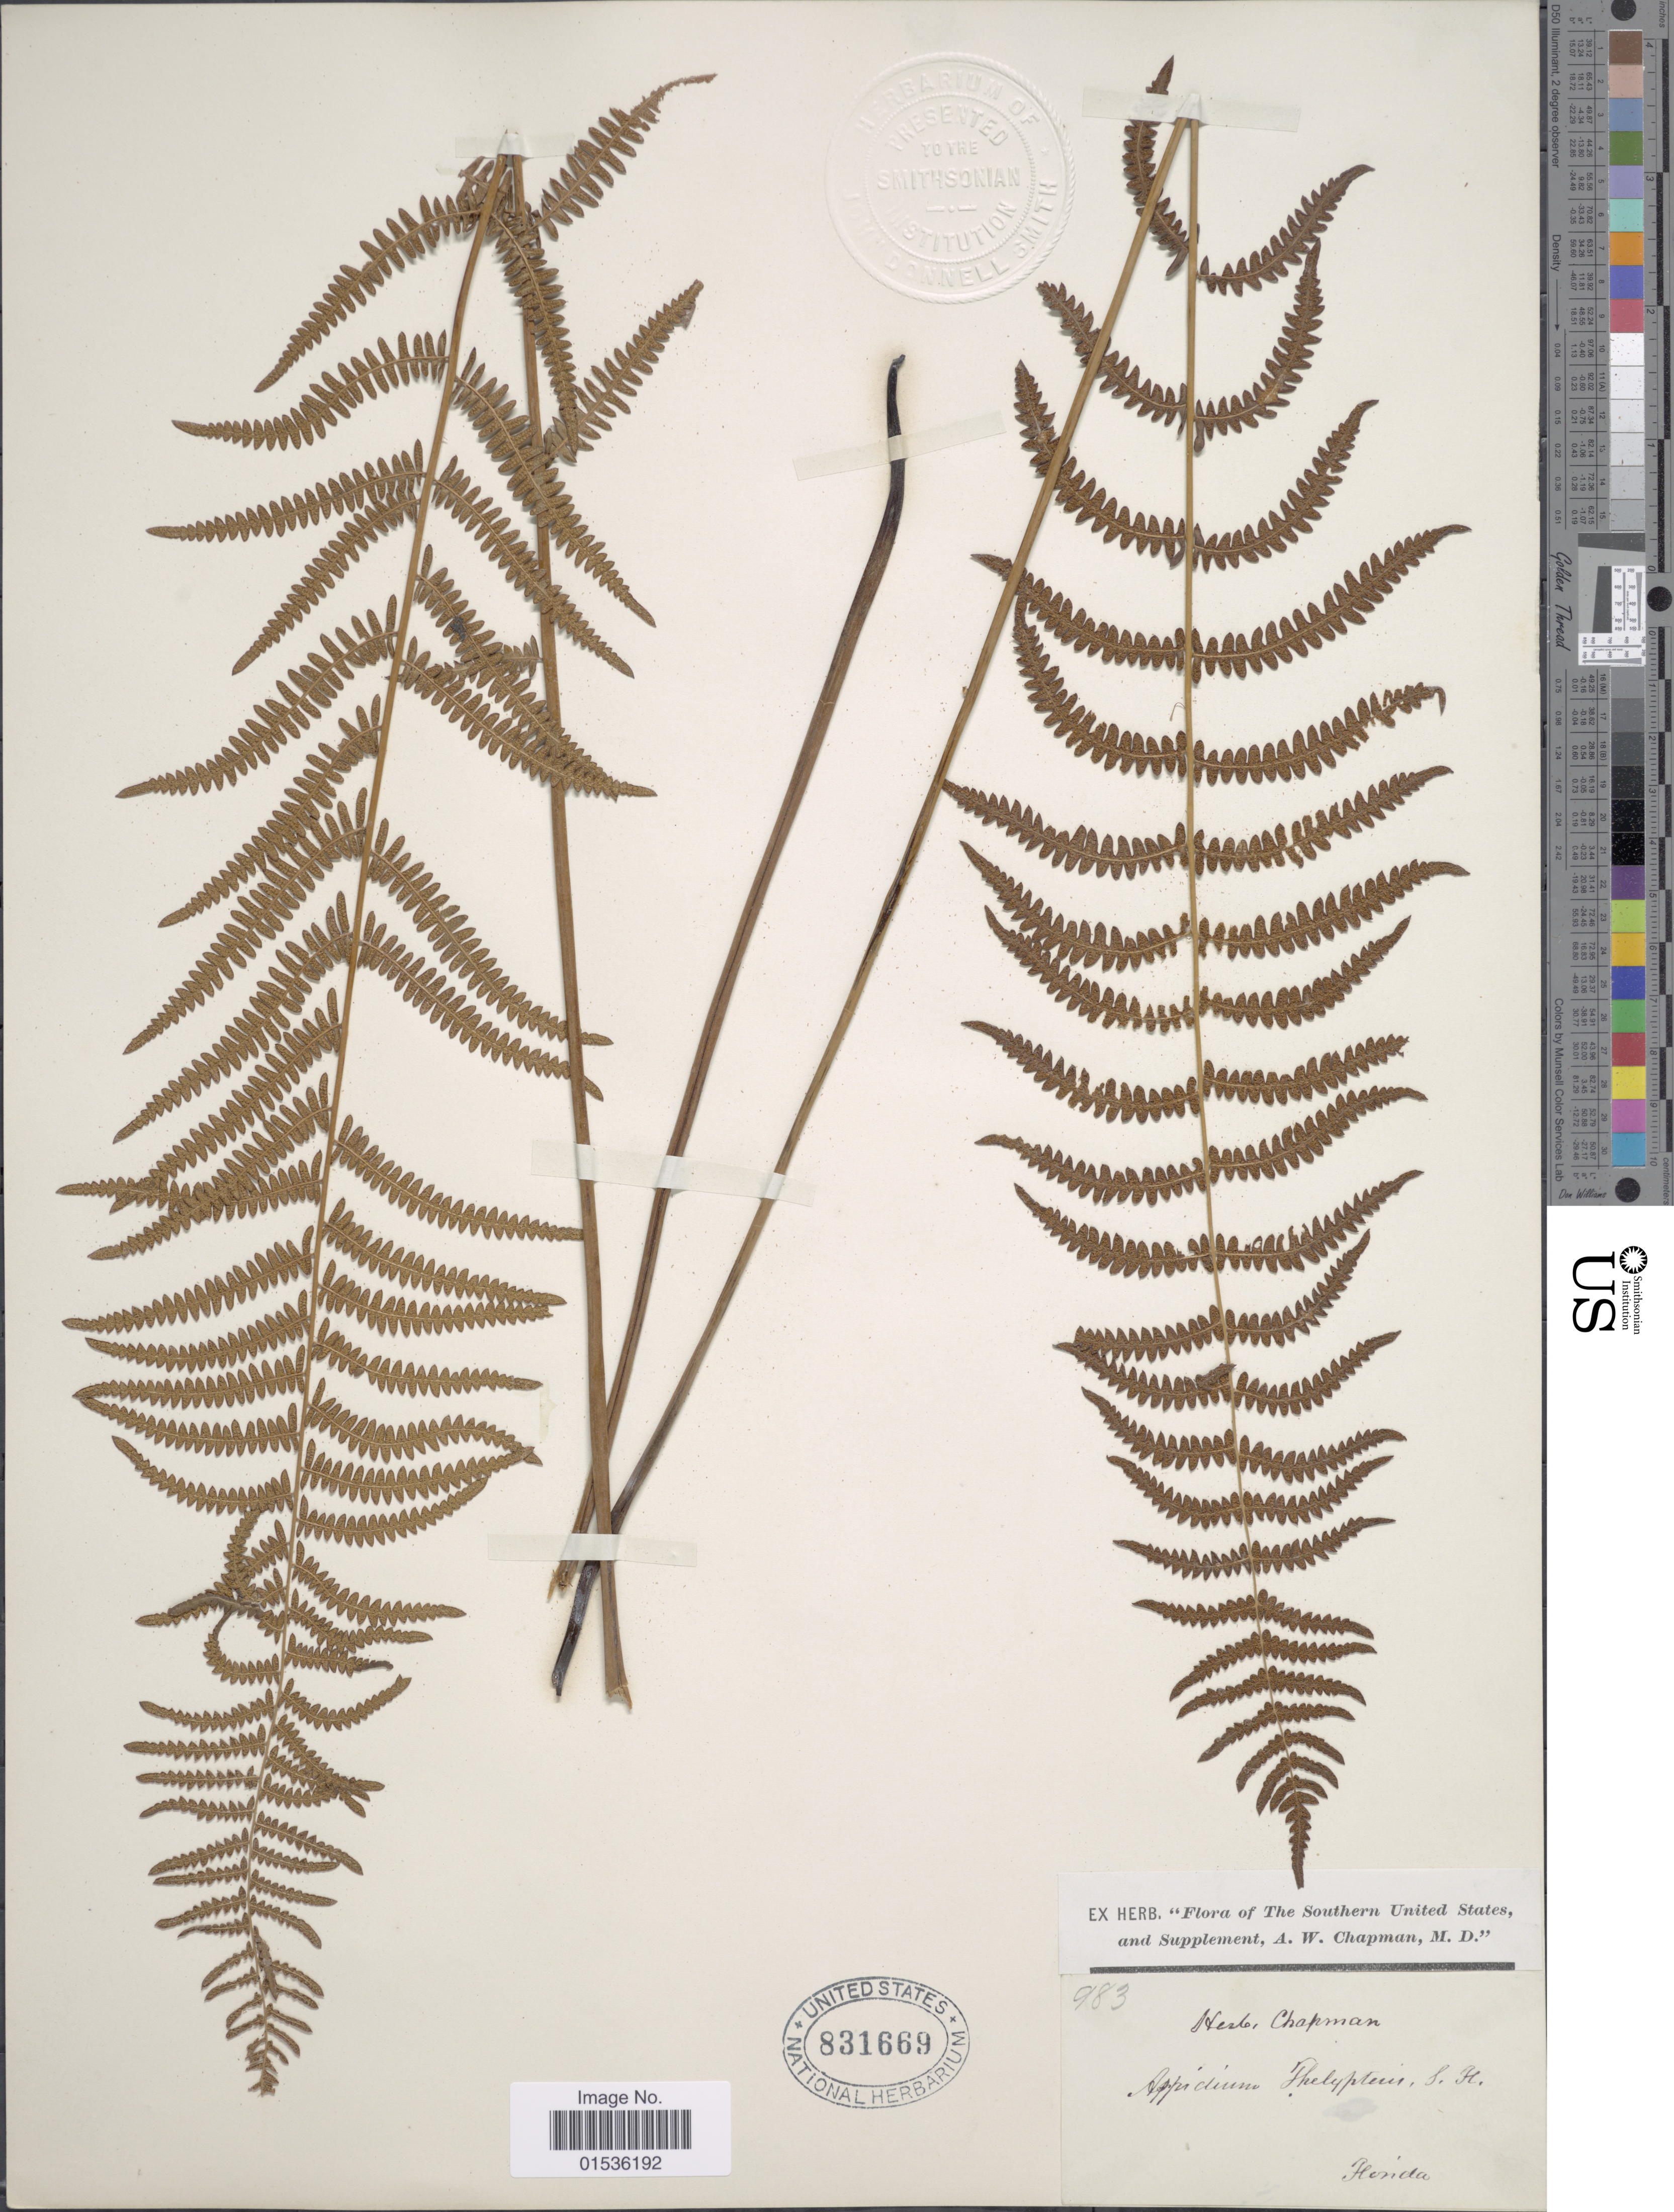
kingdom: Plantae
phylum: Tracheophyta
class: Polypodiopsida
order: Polypodiales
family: Thelypteridaceae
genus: Phegopteris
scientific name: Phegopteris connectilis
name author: (Michx.) Watt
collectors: A. W. Chapman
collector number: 983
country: United States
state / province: Florida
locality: Florida, Southern United States and Supplement.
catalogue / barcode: US 831669